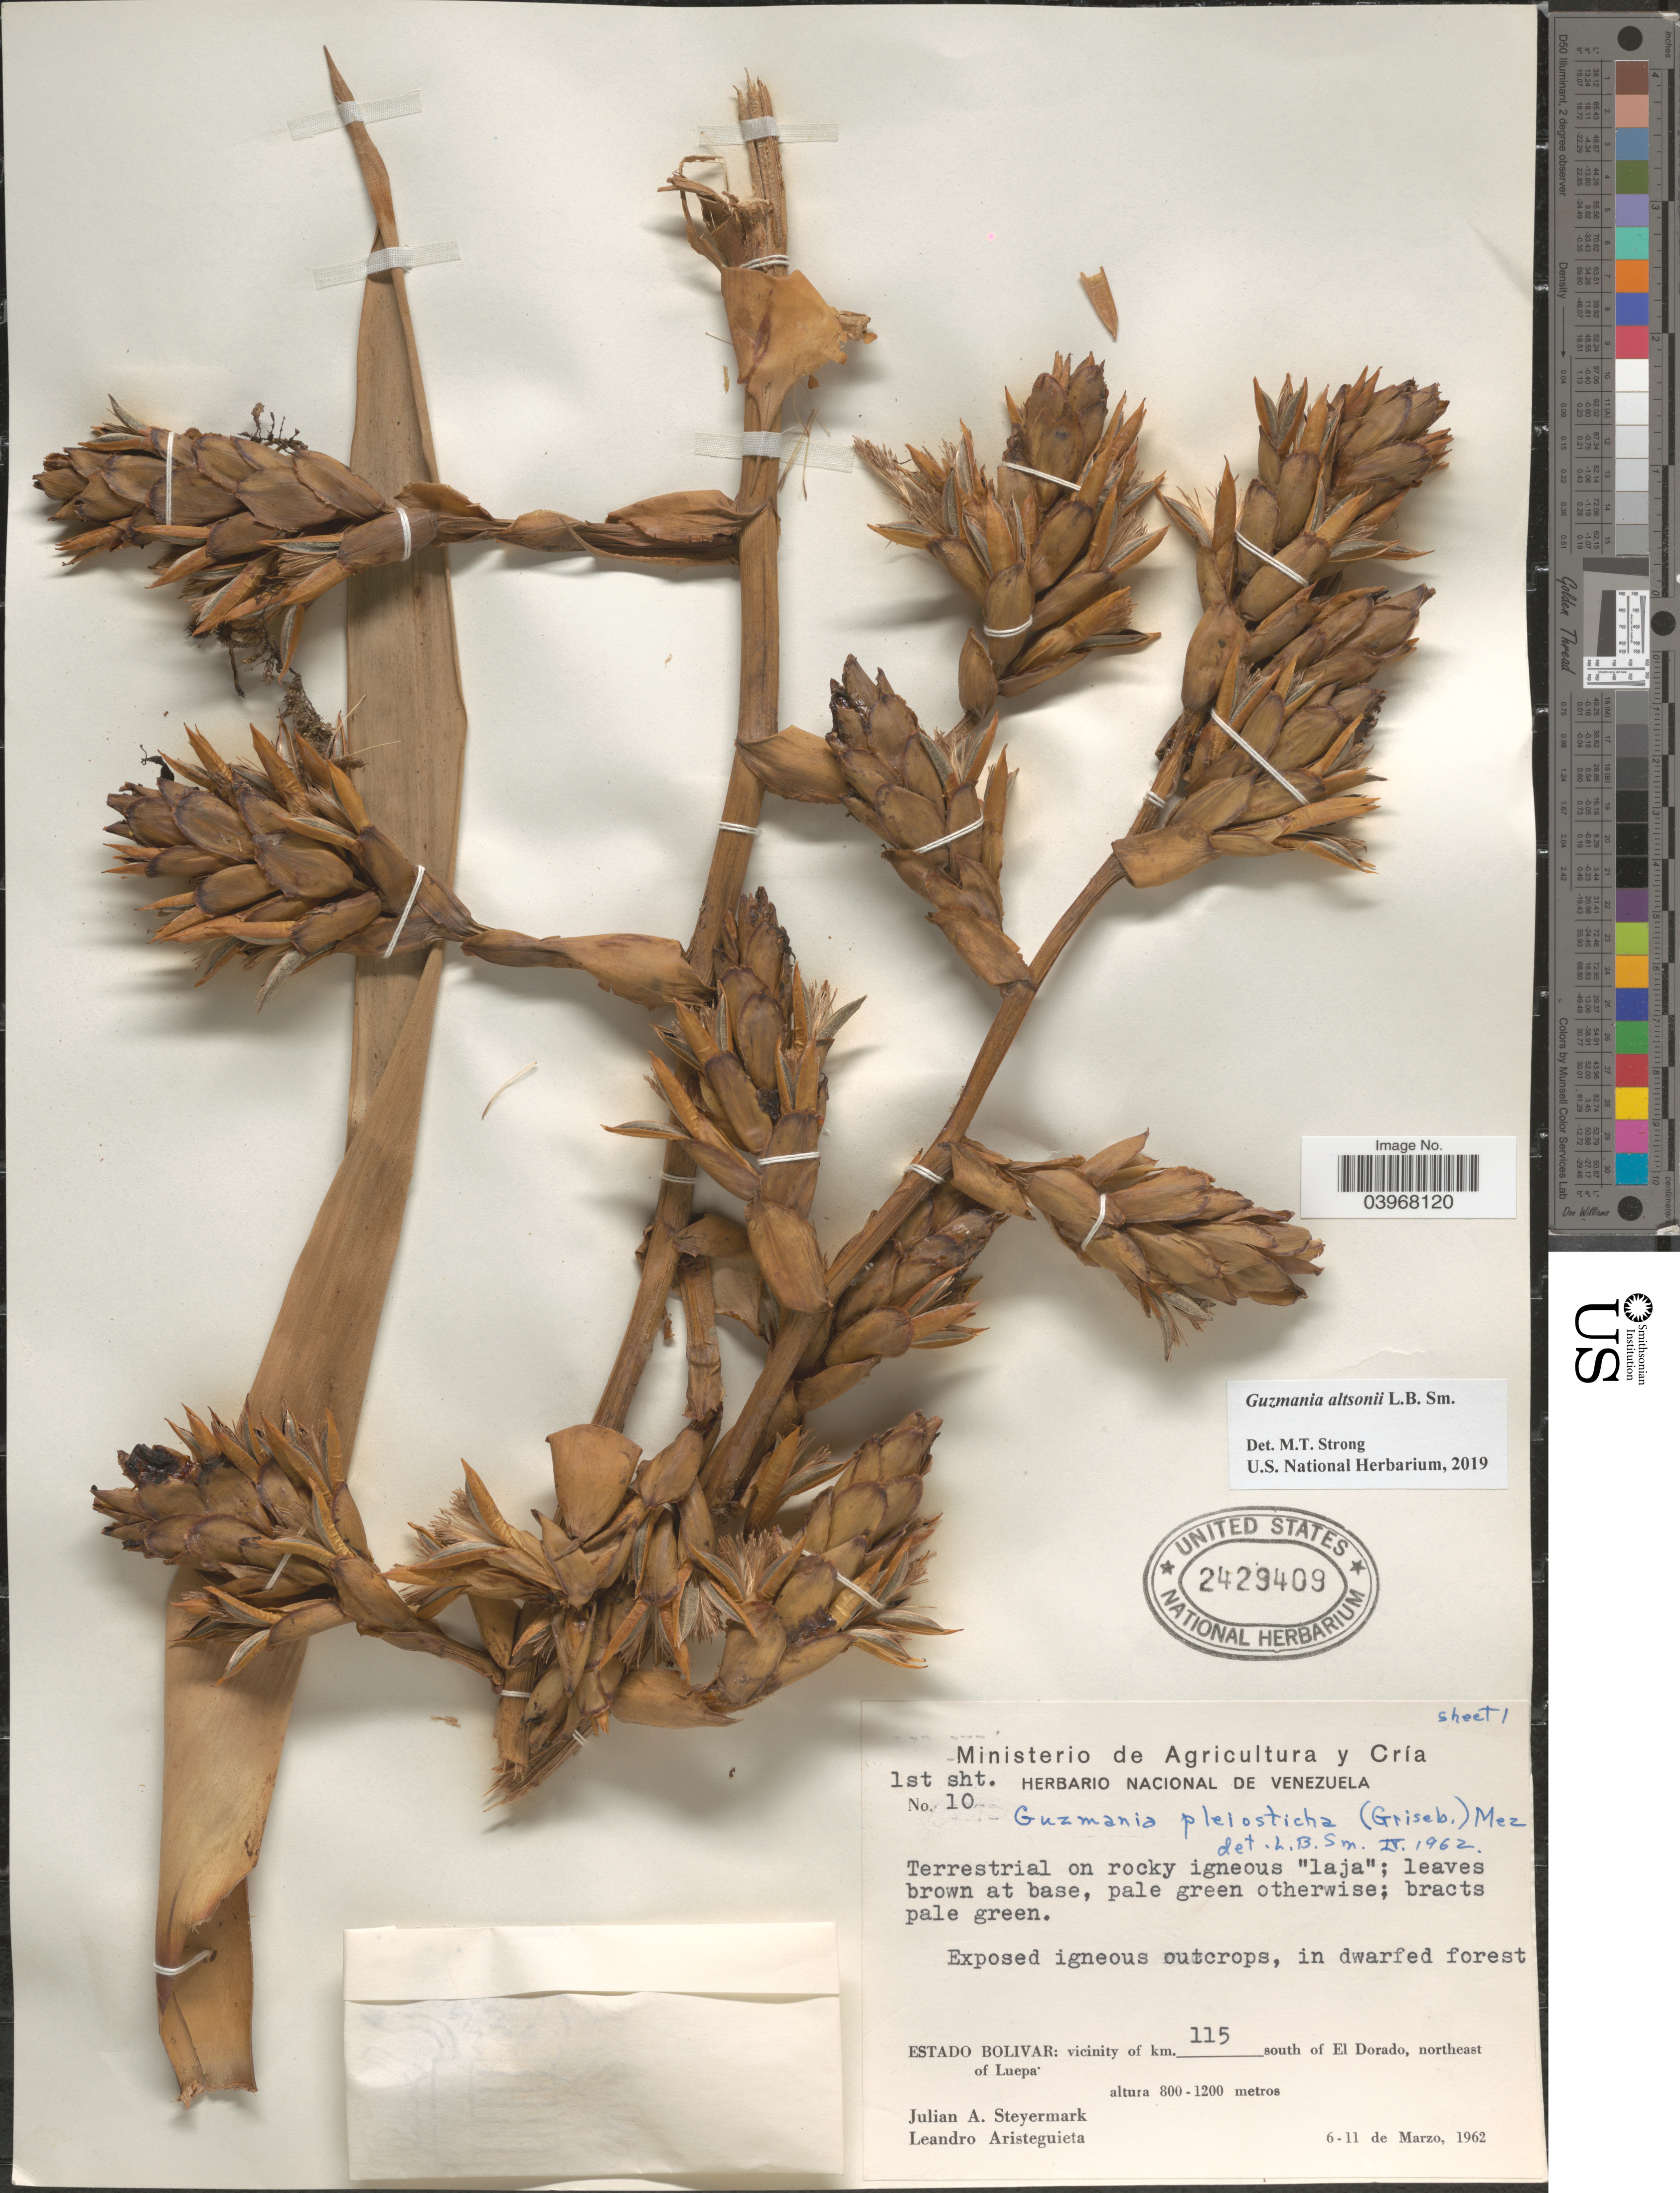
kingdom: Plantae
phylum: Tracheophyta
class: Liliopsida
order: Poales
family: Bromeliaceae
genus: Guzmania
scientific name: Guzmania altsonii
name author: L.B. Sm.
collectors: J. Steyermark & L. Aristeguieta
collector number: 10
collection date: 1962-03-06/1962-03-11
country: Venezuela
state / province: Bolivar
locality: Vicinity of km. 115 south of El Dorado, northeast of Luepa.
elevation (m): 800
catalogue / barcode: US 2429409